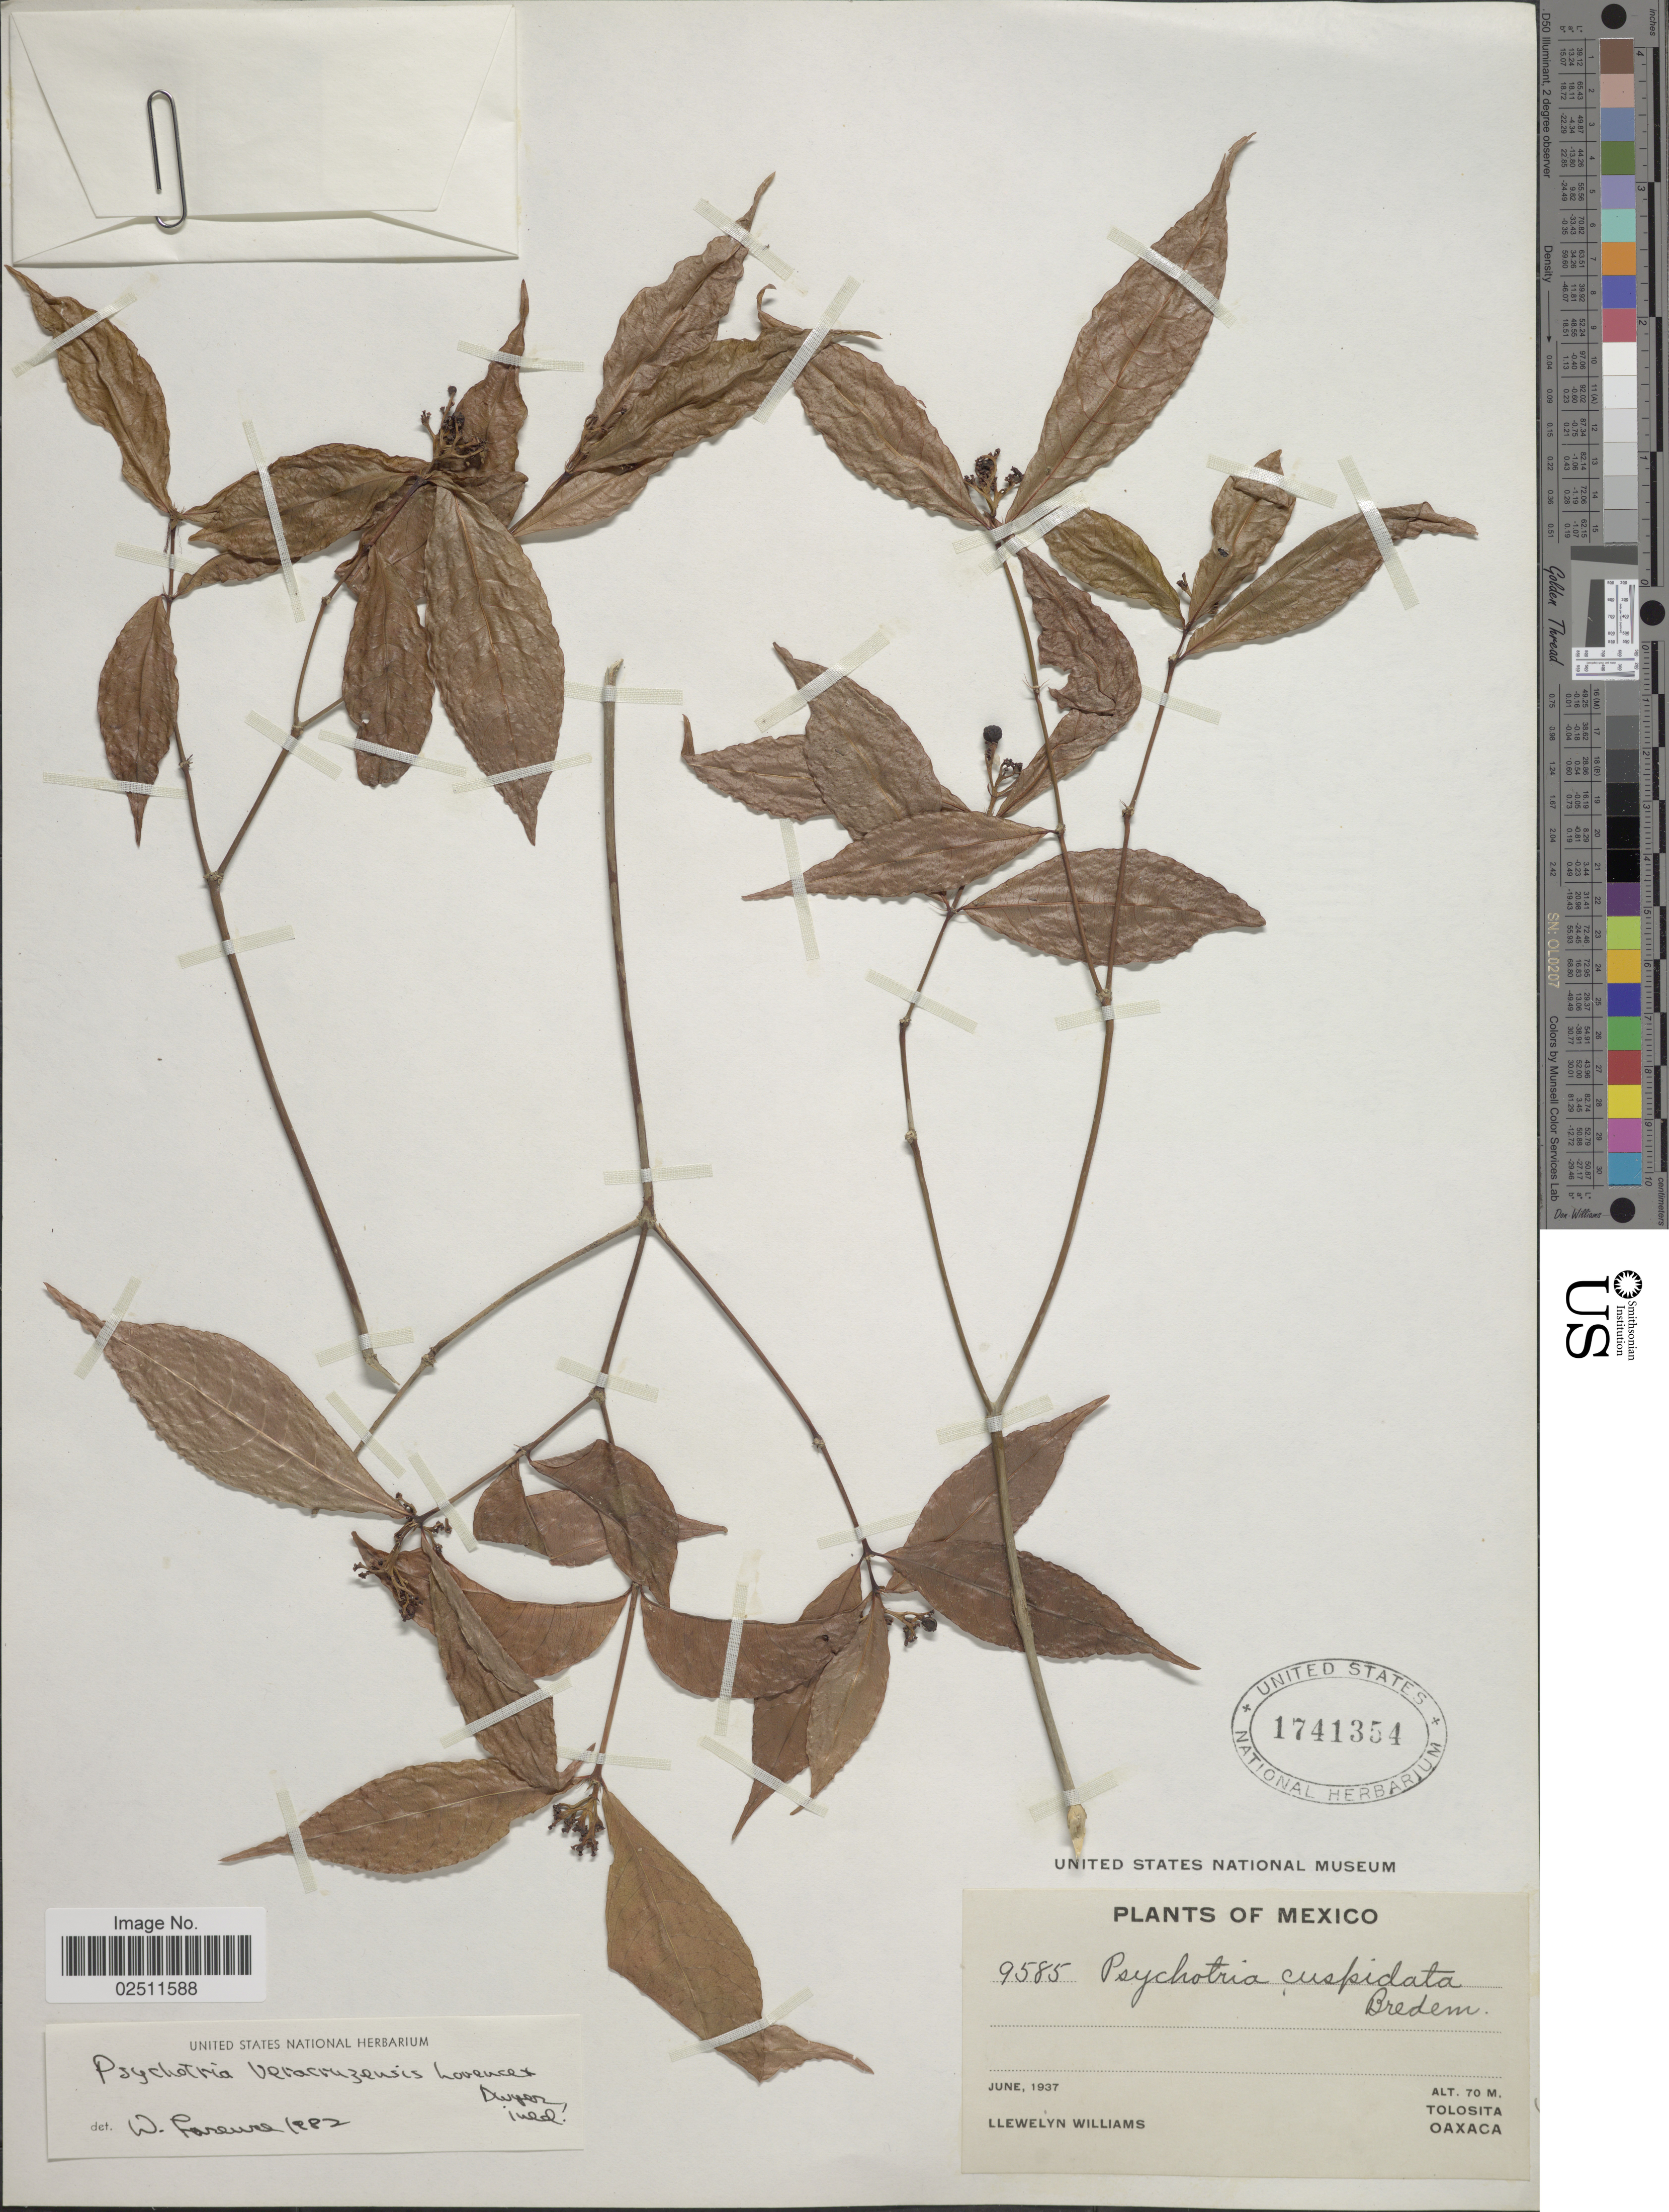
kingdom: Plantae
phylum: Tracheophyta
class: Magnoliopsida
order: Gentianales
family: Rubiaceae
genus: Psychotria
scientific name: Psychotria veracruzensis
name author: Lorence & Dwyer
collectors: Ll. Williams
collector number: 9585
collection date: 1937-06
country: Mexico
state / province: Oaxaca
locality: Tolosita.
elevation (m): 70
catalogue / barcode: US 1741354